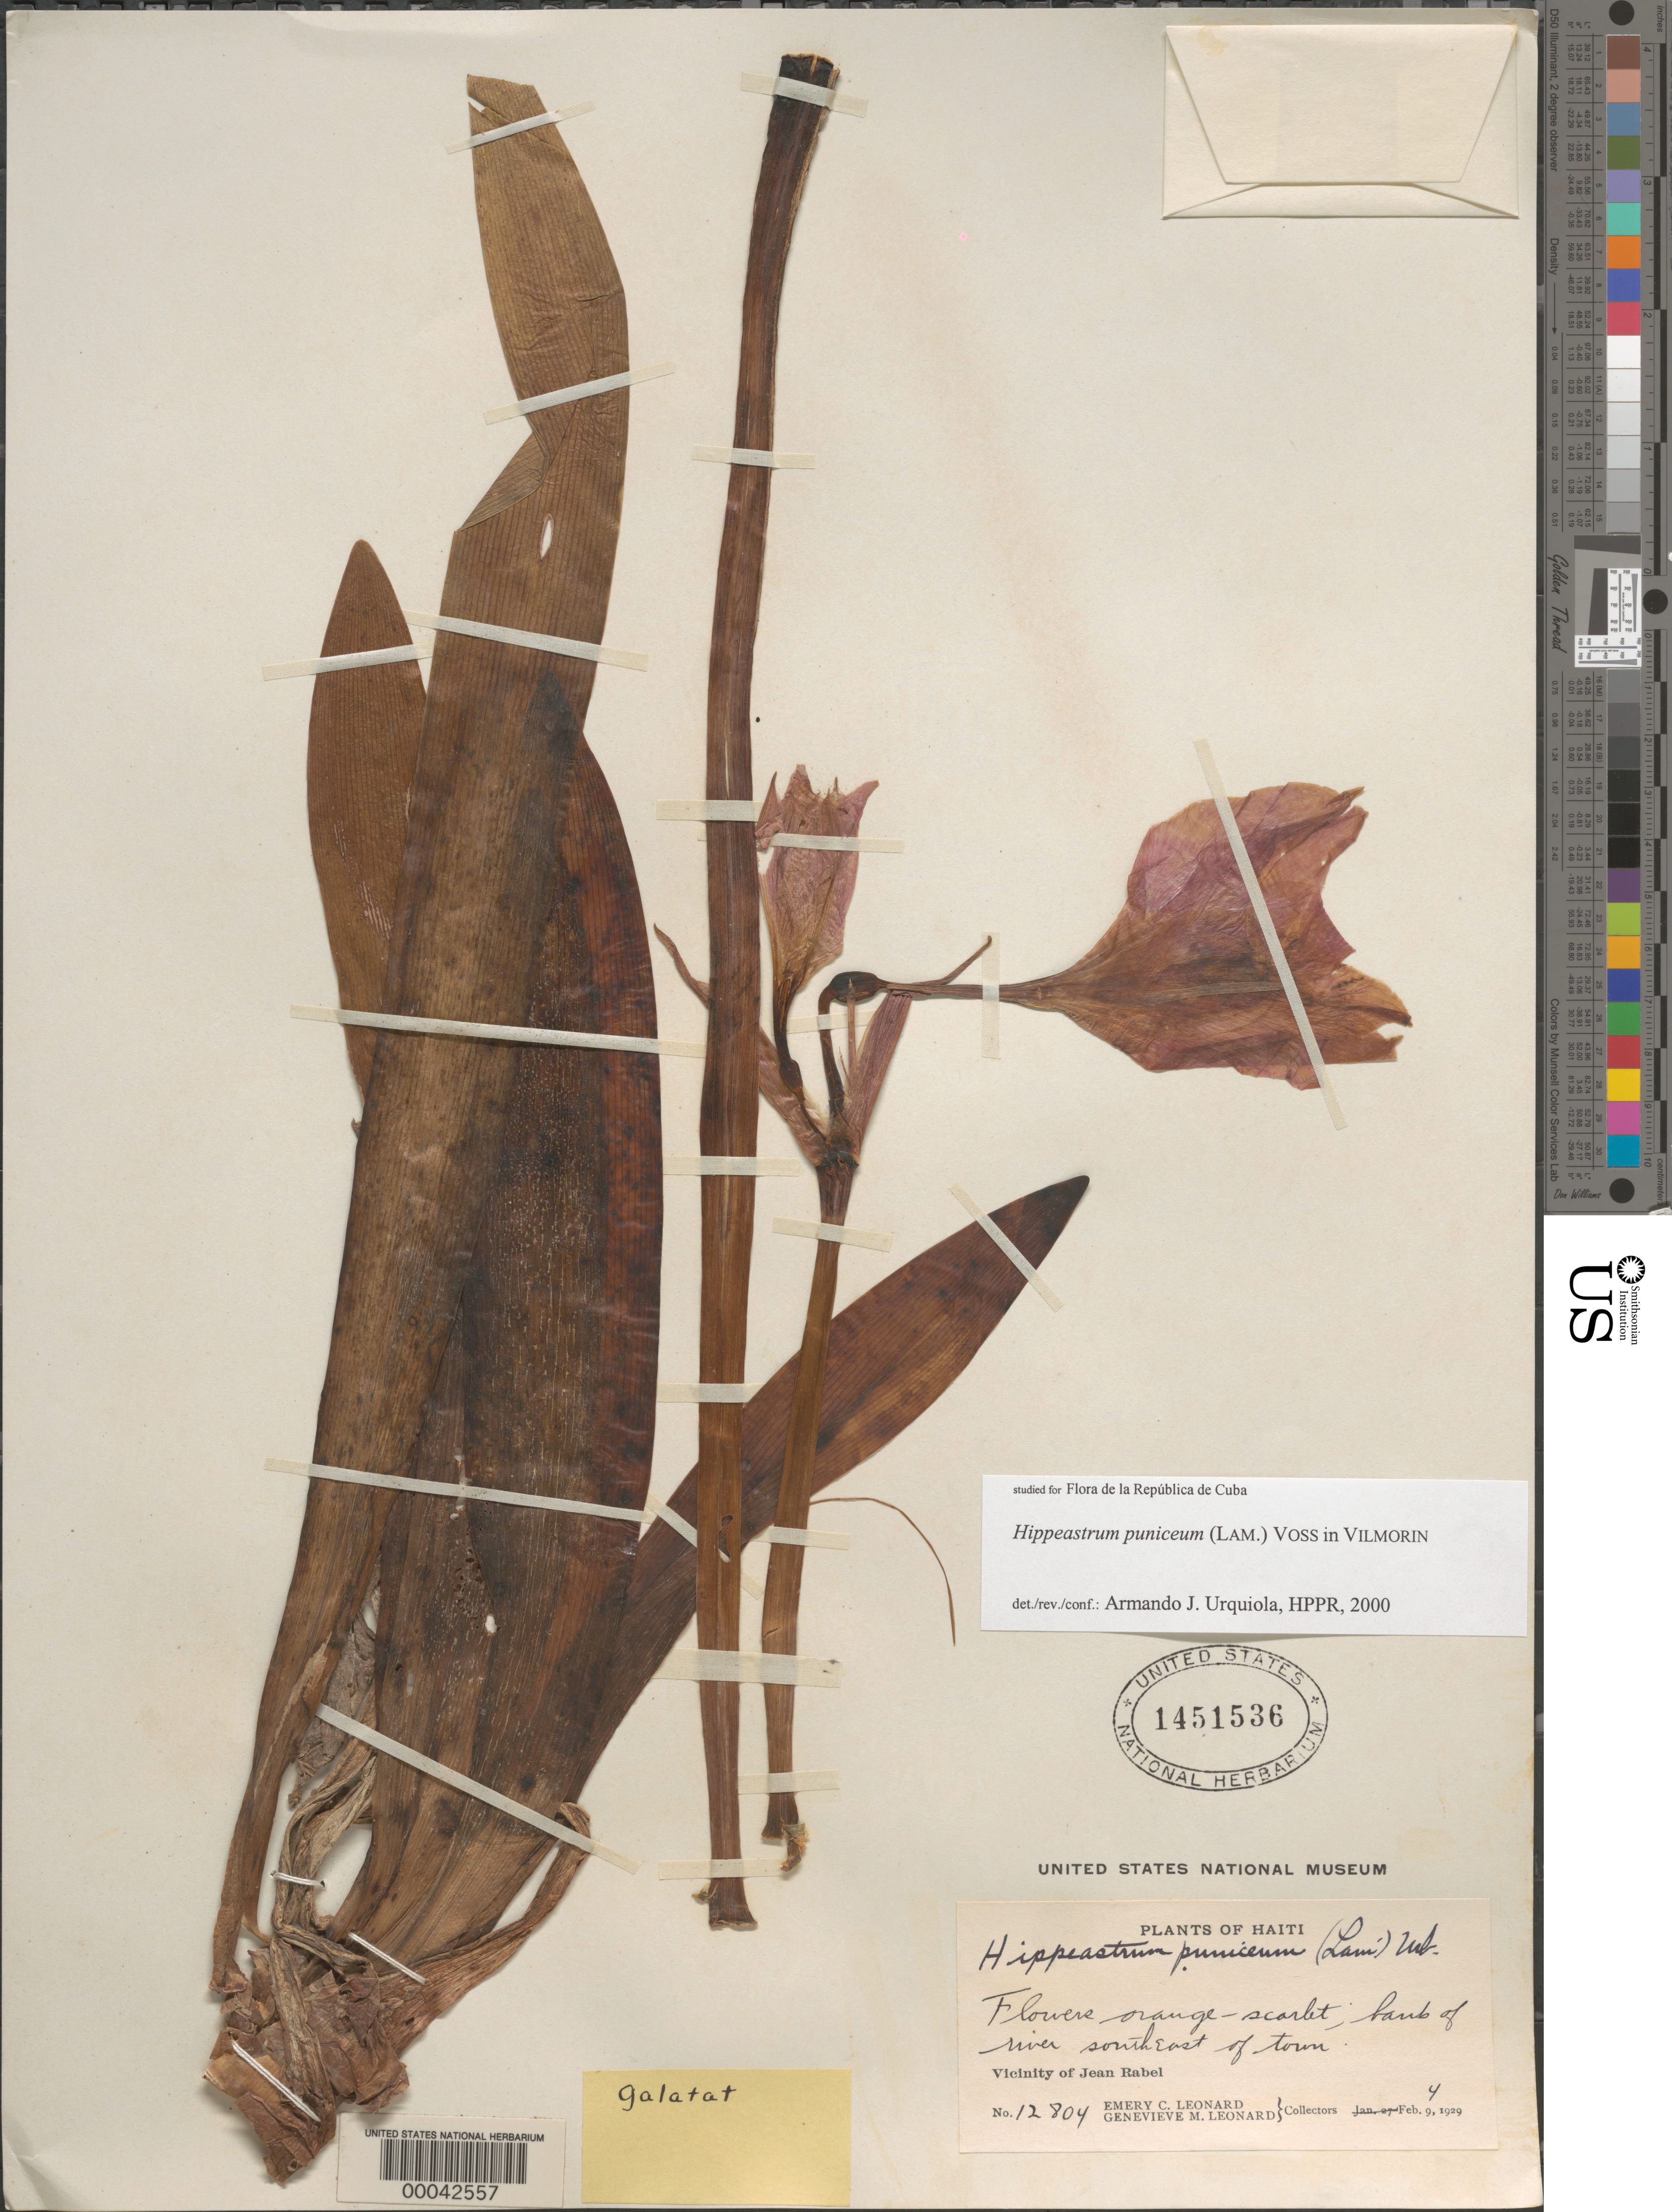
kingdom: Plantae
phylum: Tracheophyta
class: Liliopsida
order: Asparagales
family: Amaryllidaceae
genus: Hippeastrum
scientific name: Hippeastrum puniceum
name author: (Lam.) Voss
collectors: E. C. Leonard & G. M. Leonard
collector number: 12804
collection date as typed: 04 Feb 1929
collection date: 1929-02-04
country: Haiti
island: Hispaniola Island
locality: Vicinity of jean rabel, river se of town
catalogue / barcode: US 1451536